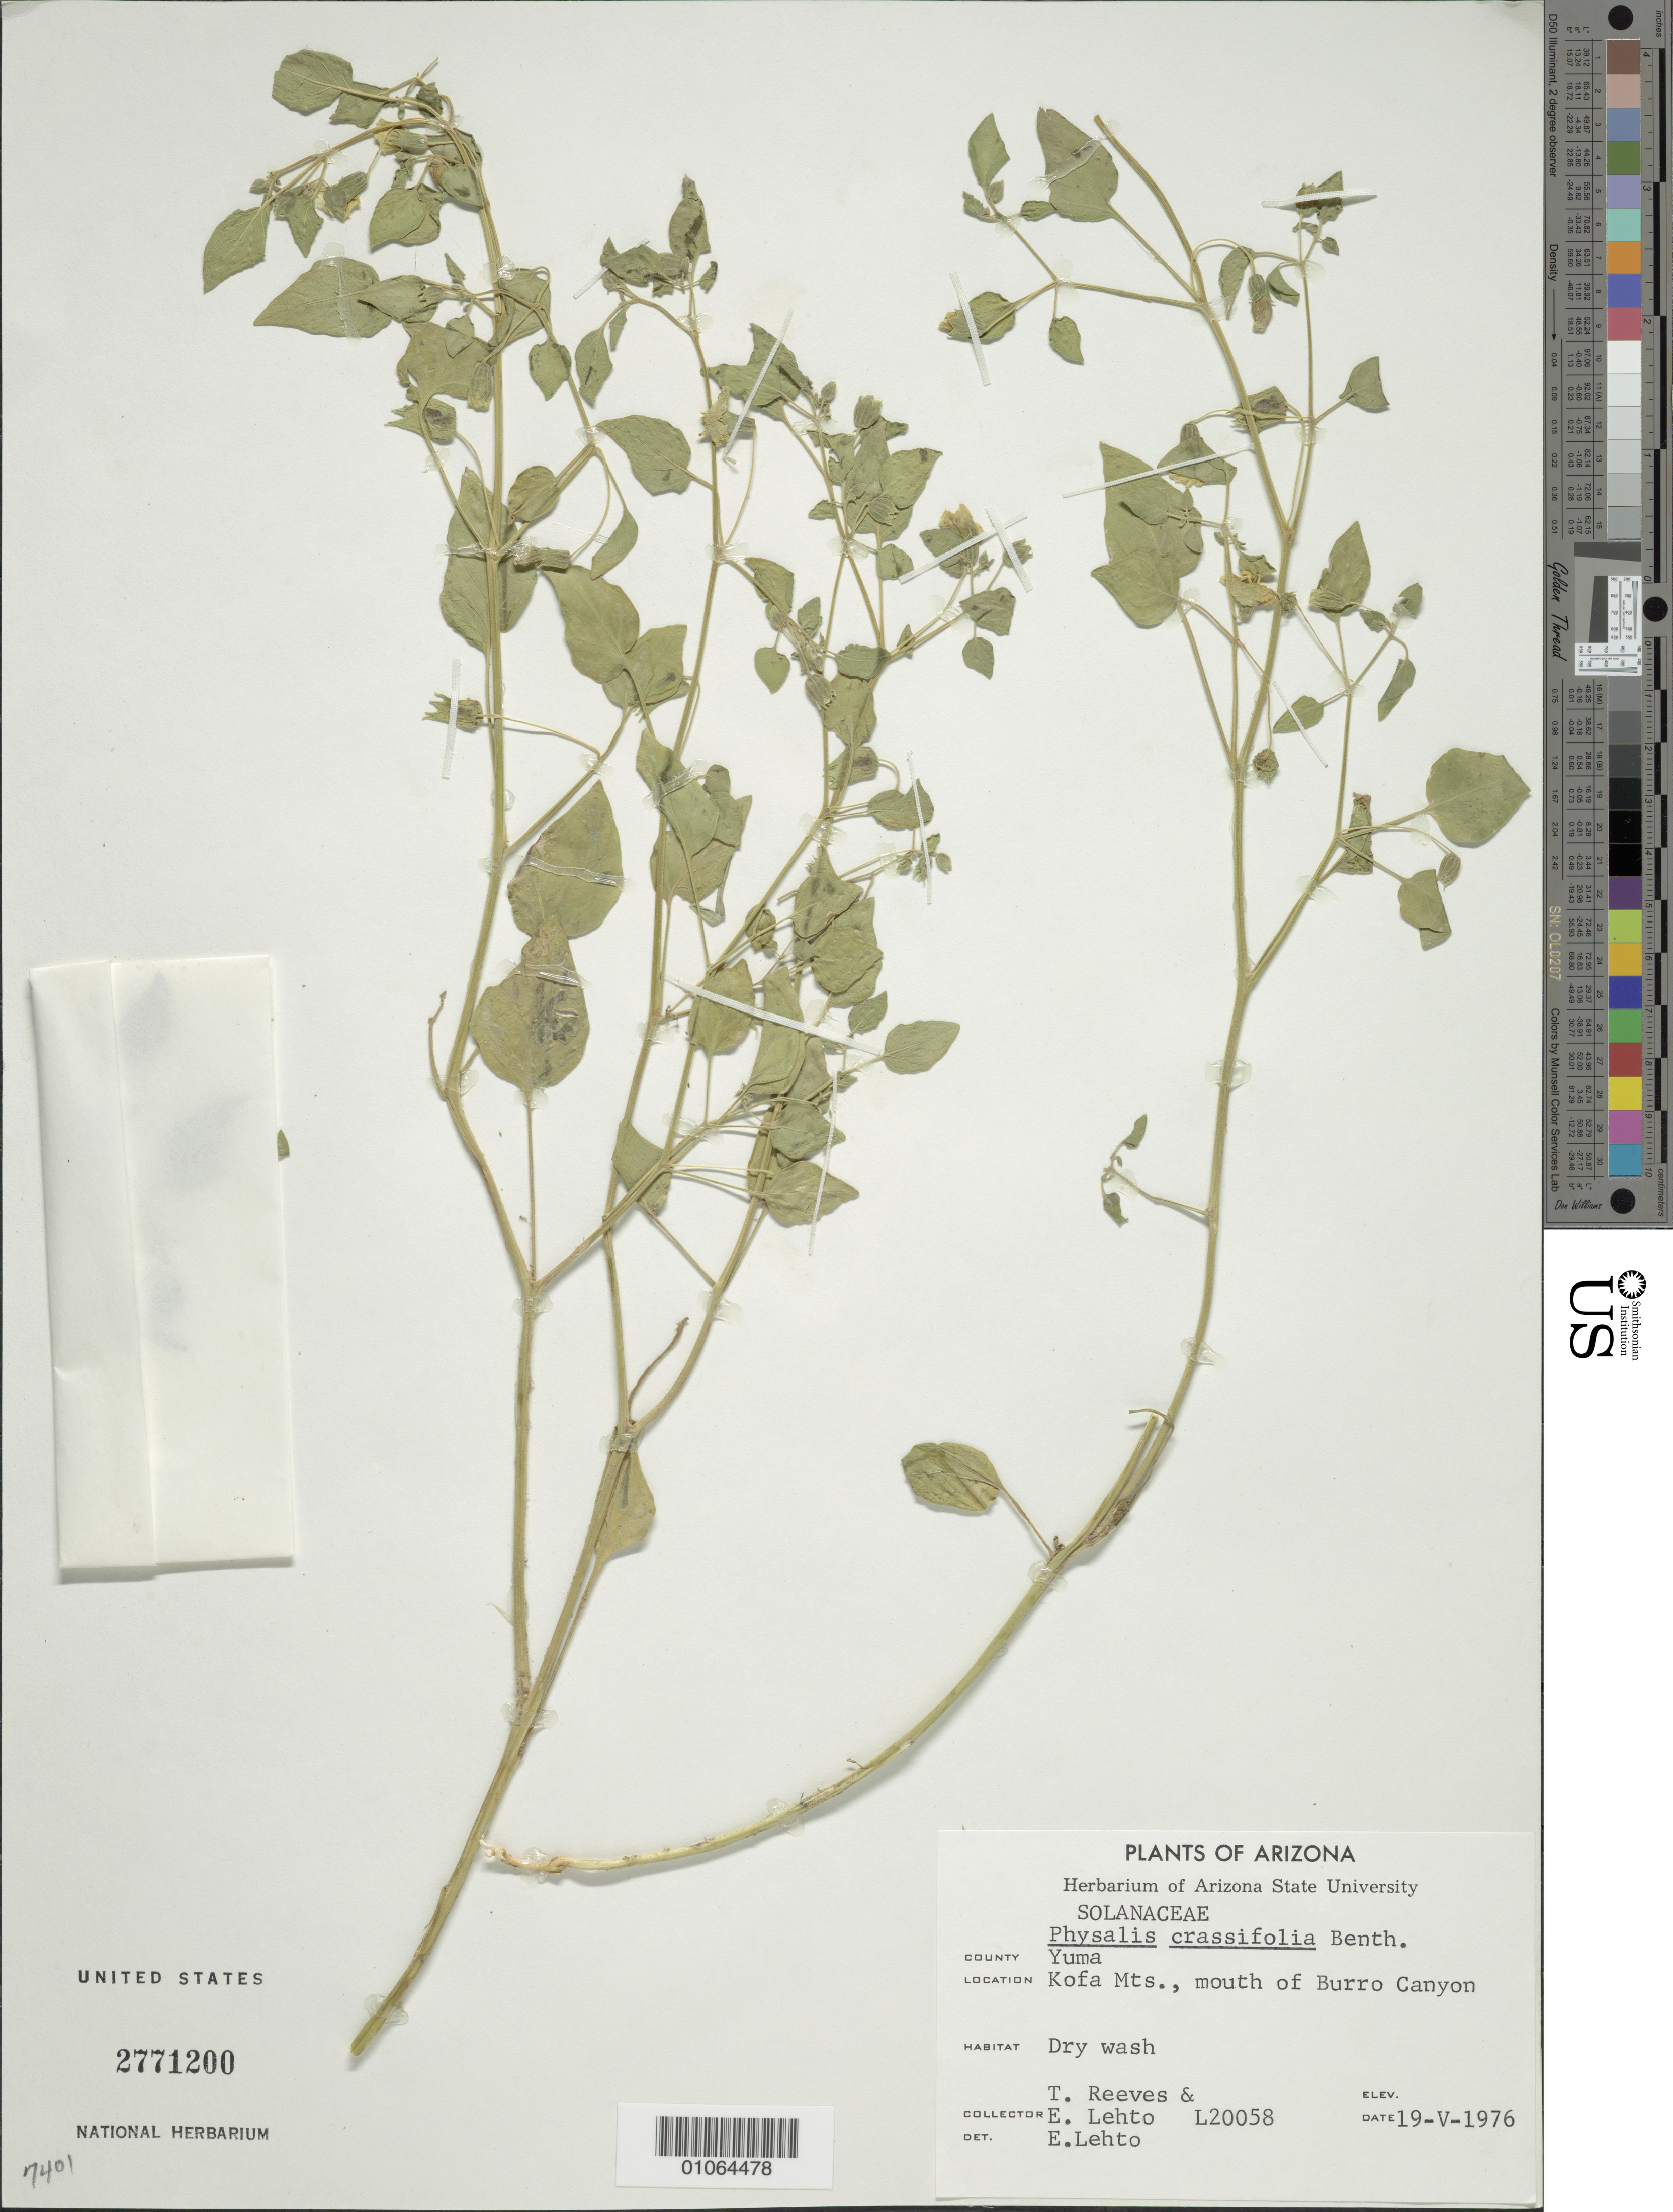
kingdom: Plantae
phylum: Tracheophyta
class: Magnoliopsida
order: Solanales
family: Solanaceae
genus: Physalis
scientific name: Physalis crassifolia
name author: Benth.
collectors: T. Reeves & E. Lehto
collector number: L20058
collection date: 1976-05-19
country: United States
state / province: Arizona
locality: County Yuma. Kofa Mts., south of Burro Canyon.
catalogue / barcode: US 2771200